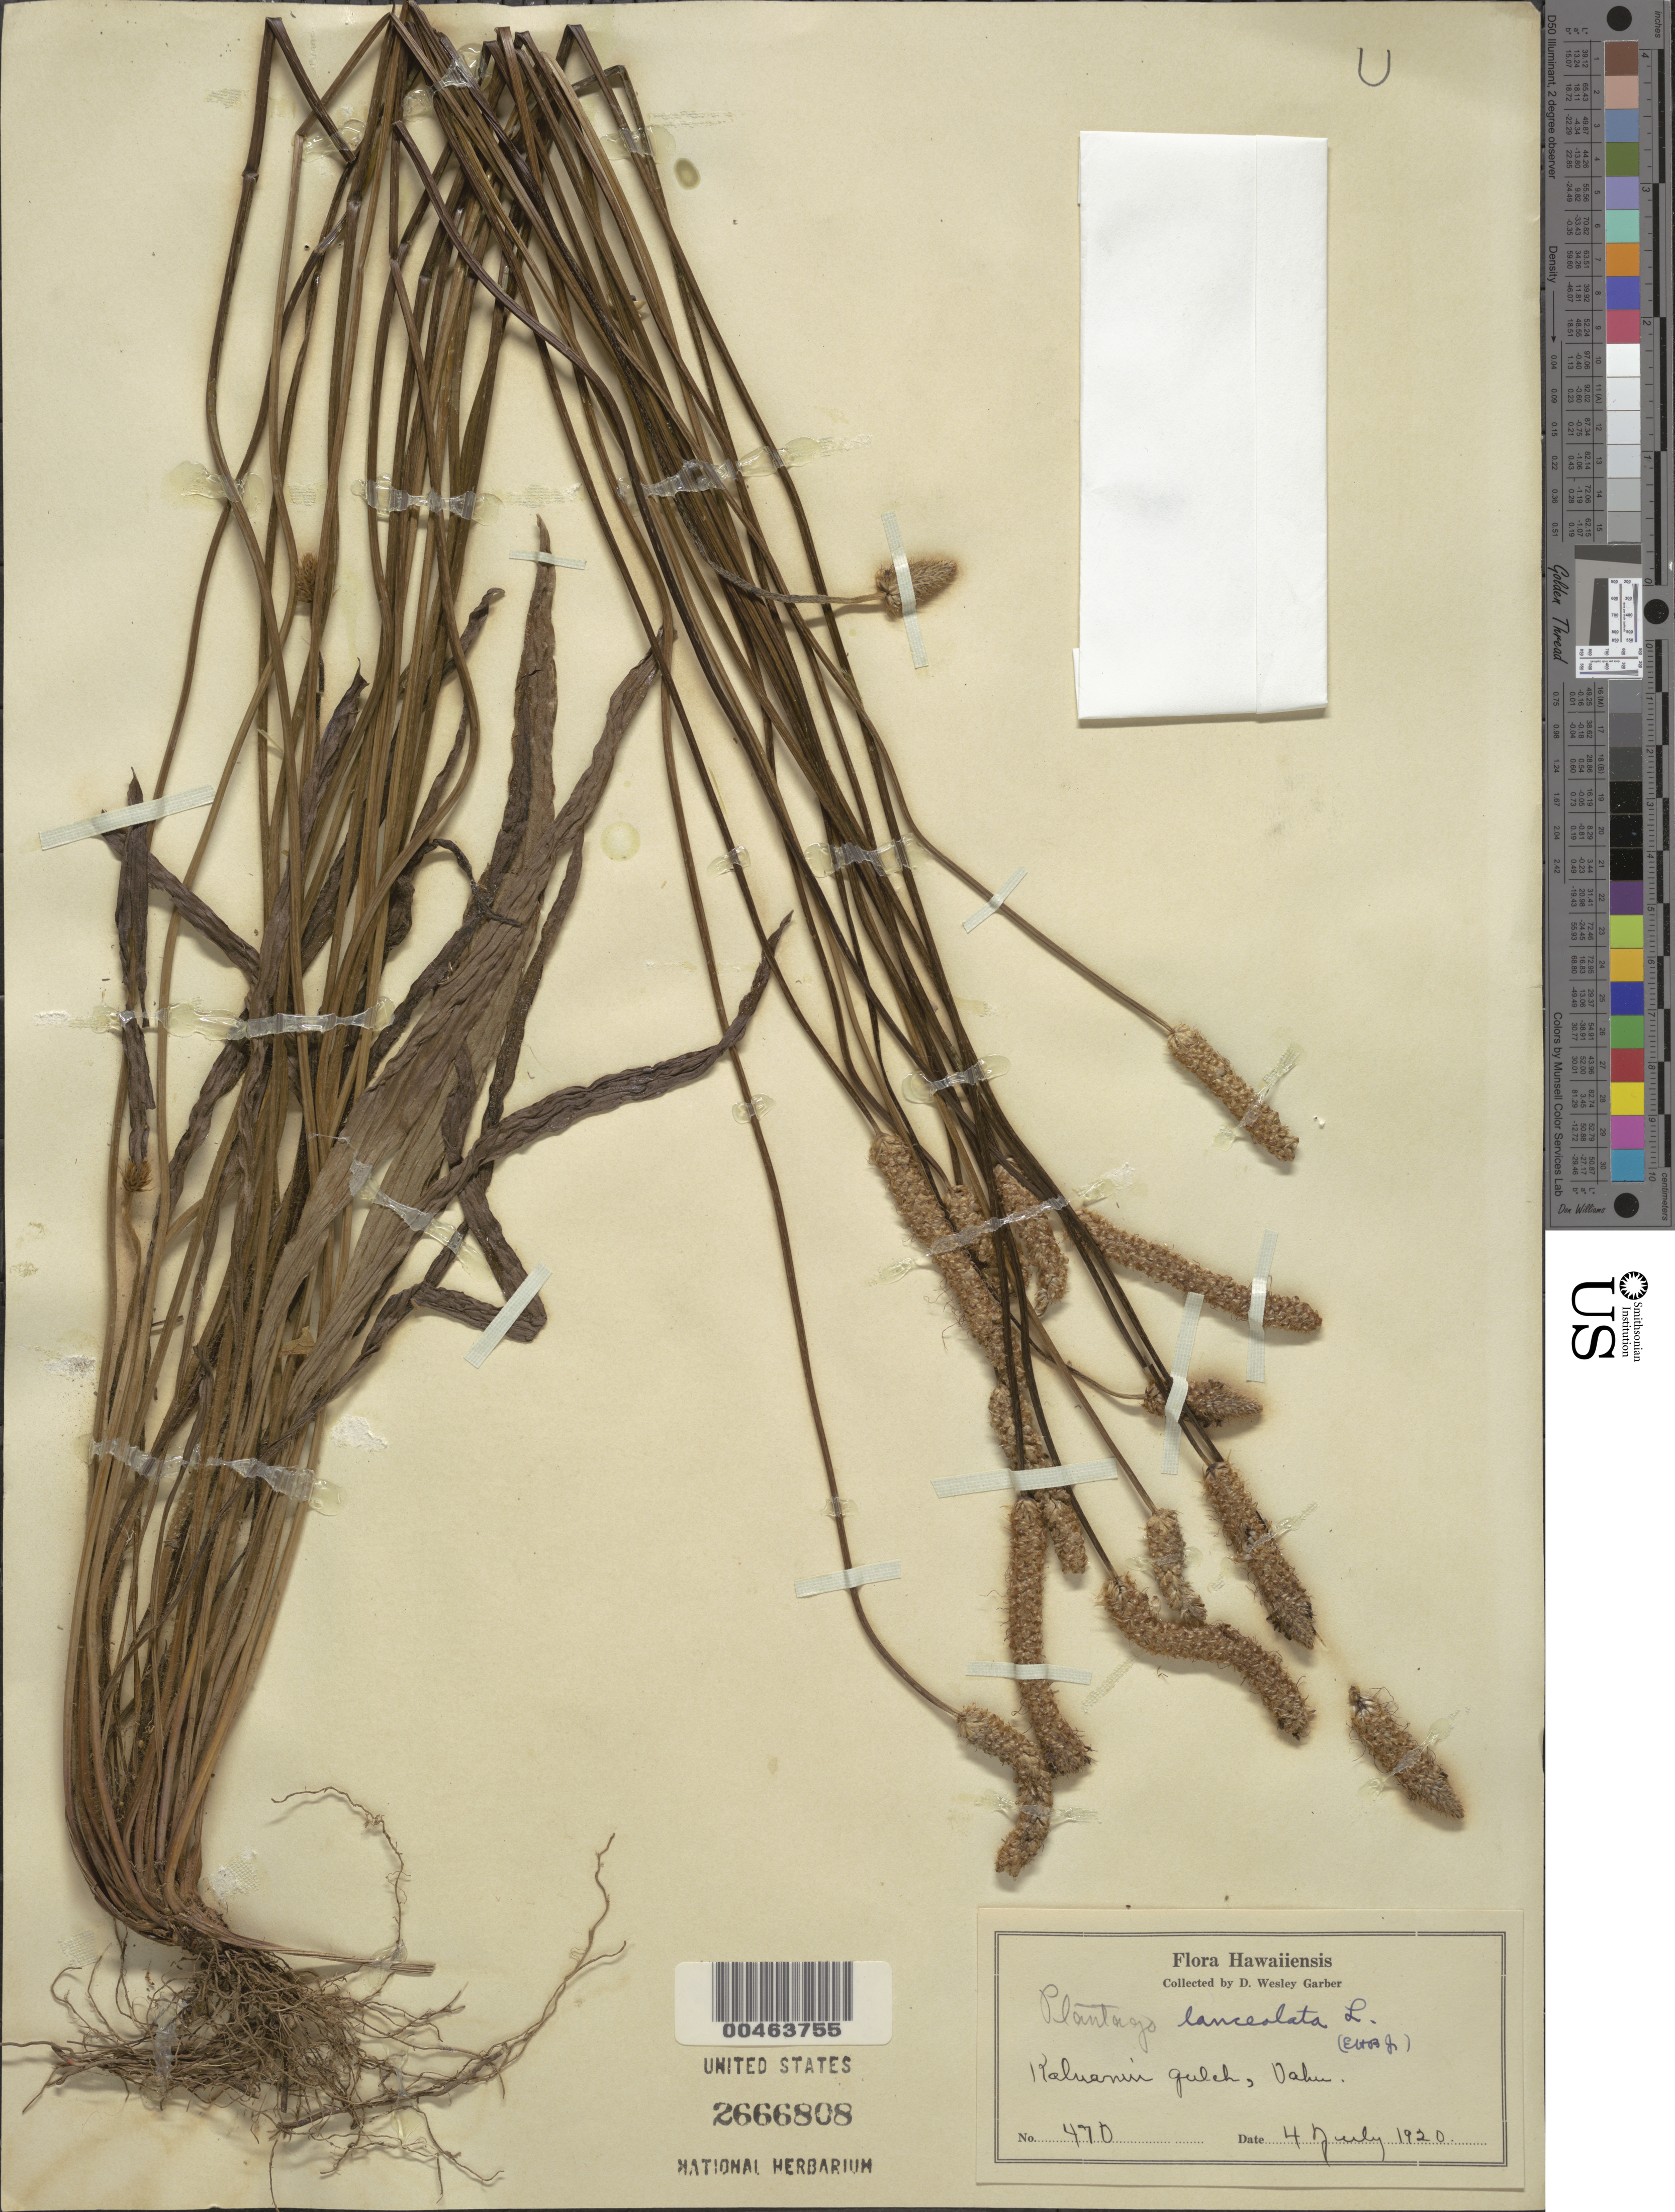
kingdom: Plantae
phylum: Tracheophyta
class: Magnoliopsida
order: Lamiales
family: Plantaginaceae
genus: Plantago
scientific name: Plantago lanceolata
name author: L.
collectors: D. W. Garber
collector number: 470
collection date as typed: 4 Jul 1920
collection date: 1920-07-04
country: United States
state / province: Hawaii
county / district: Honolulu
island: Oahu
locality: Kaluanui Gulch, Oahu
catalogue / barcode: US 2666808